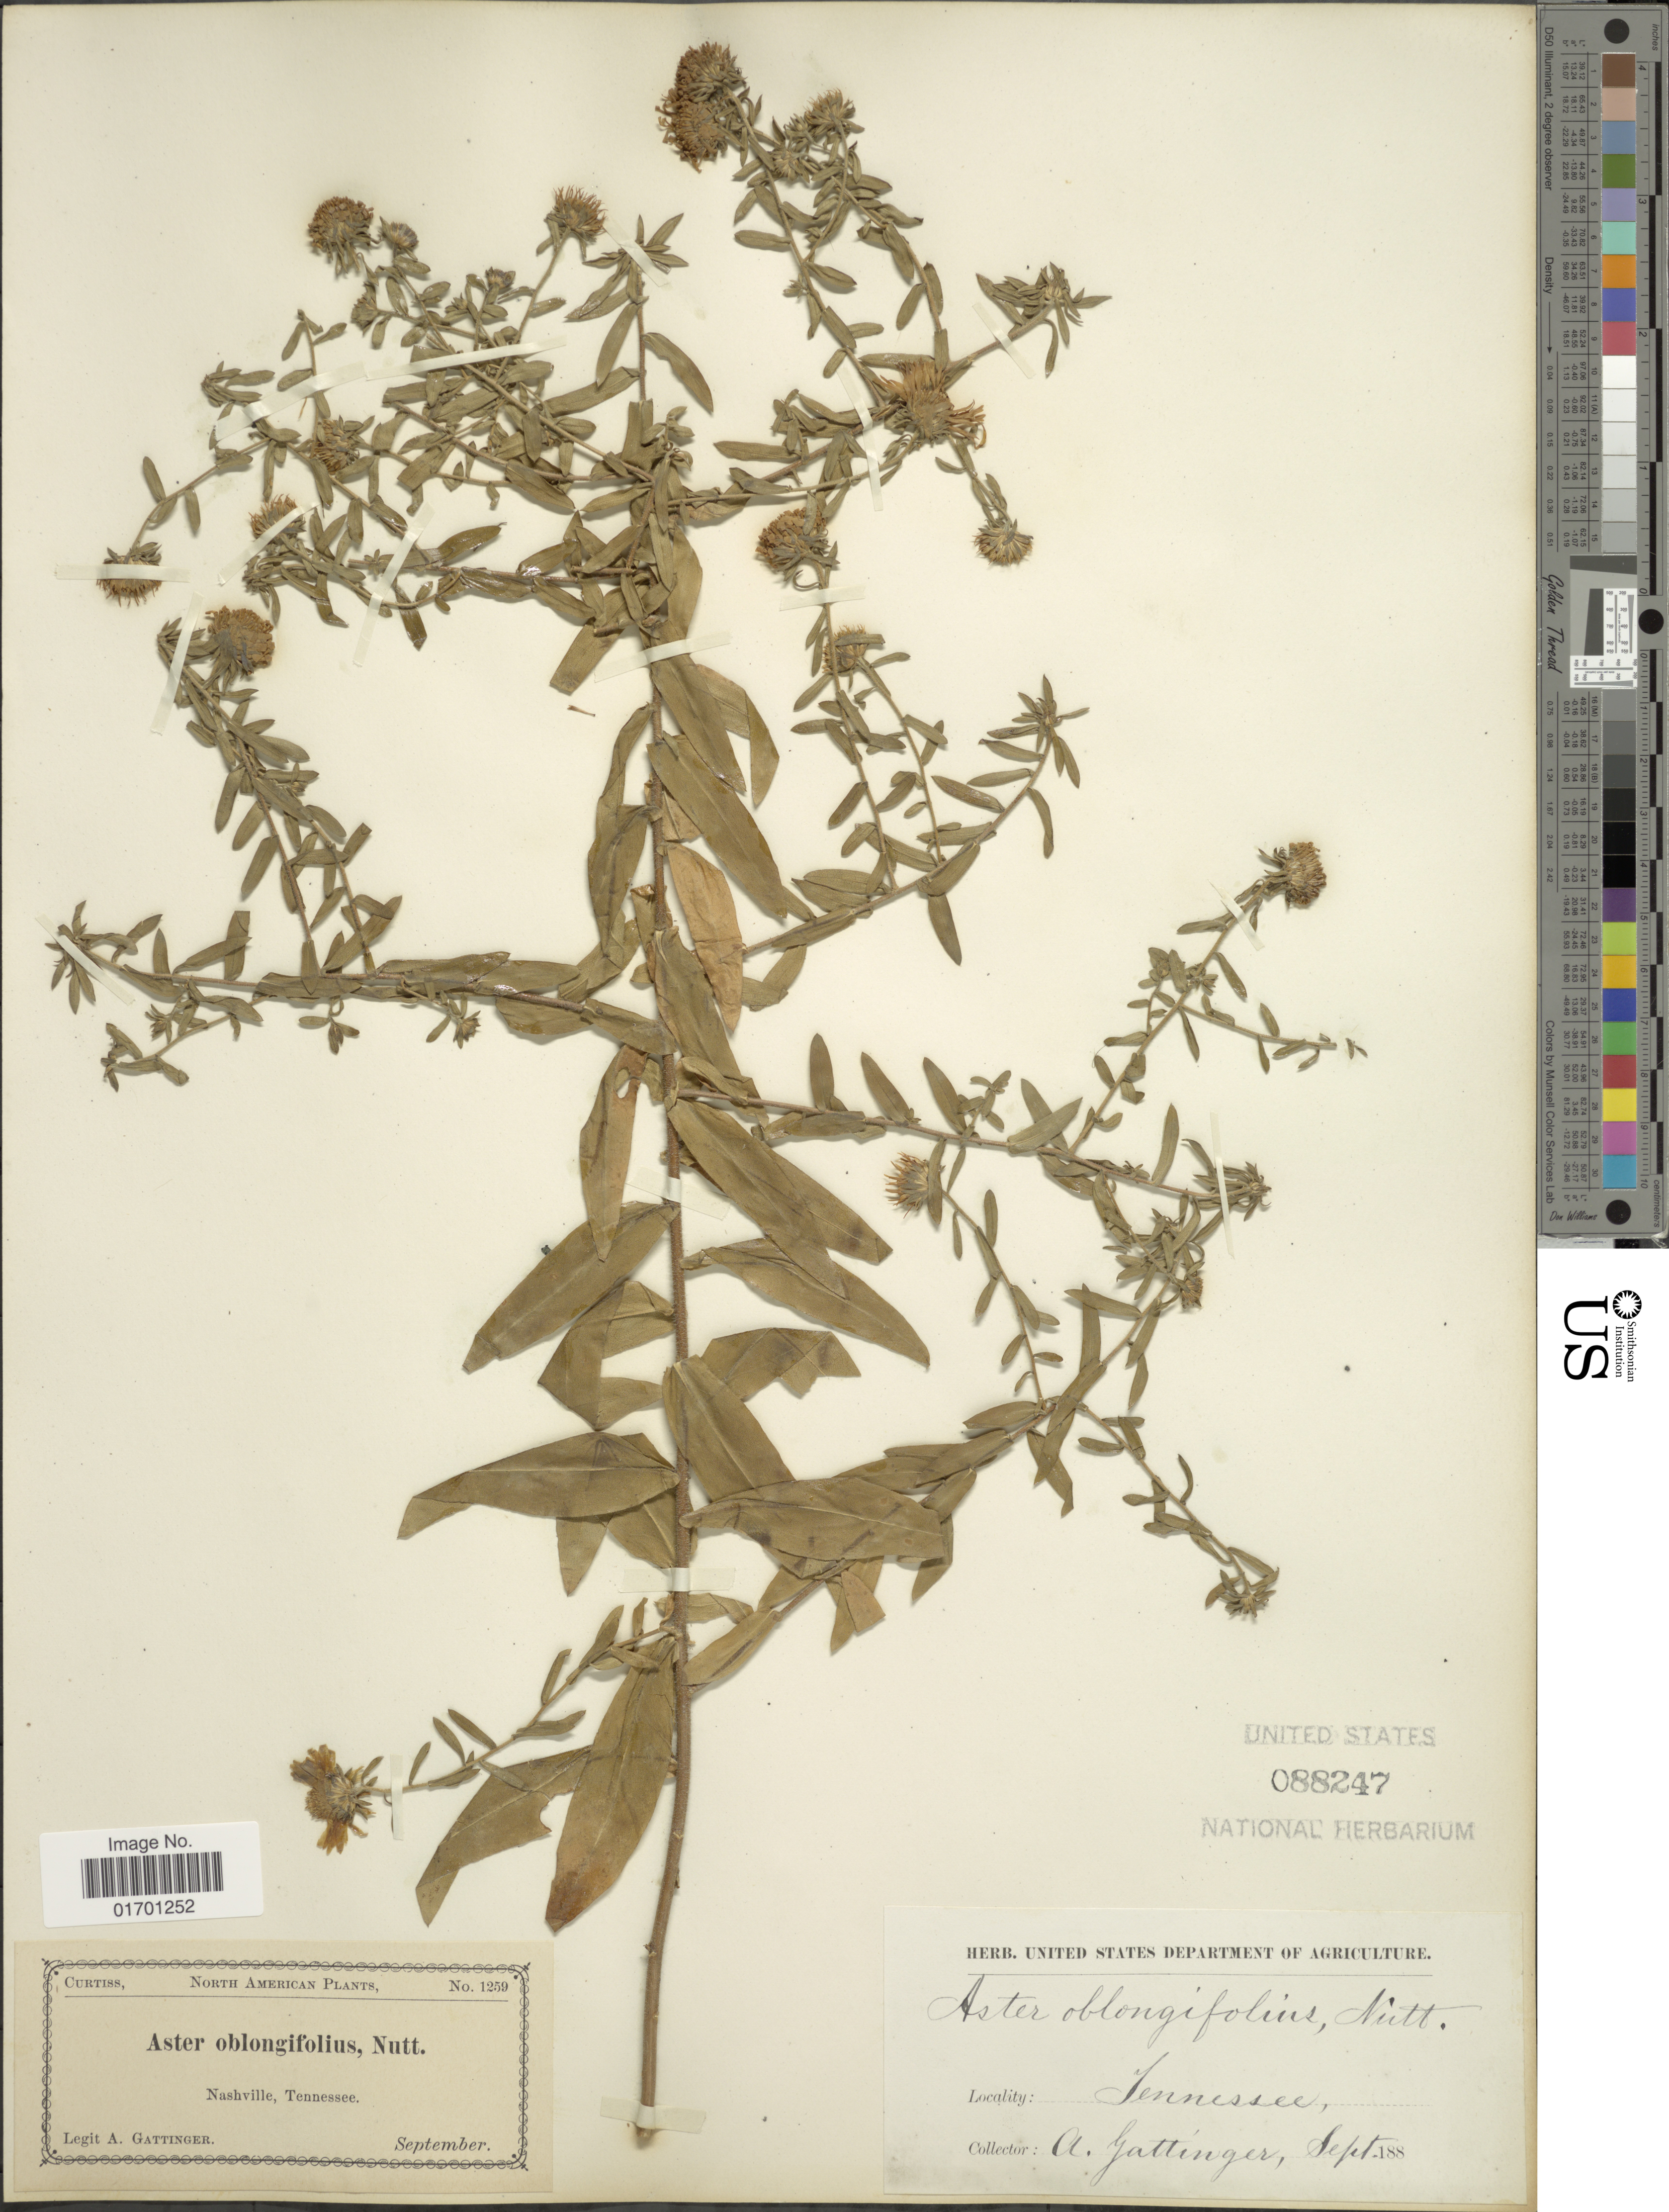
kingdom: Plantae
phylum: Tracheophyta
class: Magnoliopsida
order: Asterales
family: Asteraceae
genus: Symphyotrichum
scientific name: Symphyotrichum oblongifolium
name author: (Nutt.) G.L. Nesom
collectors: A. Gattinger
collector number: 1259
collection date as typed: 188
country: United States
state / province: Tennessee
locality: Nashville.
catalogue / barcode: US 88247